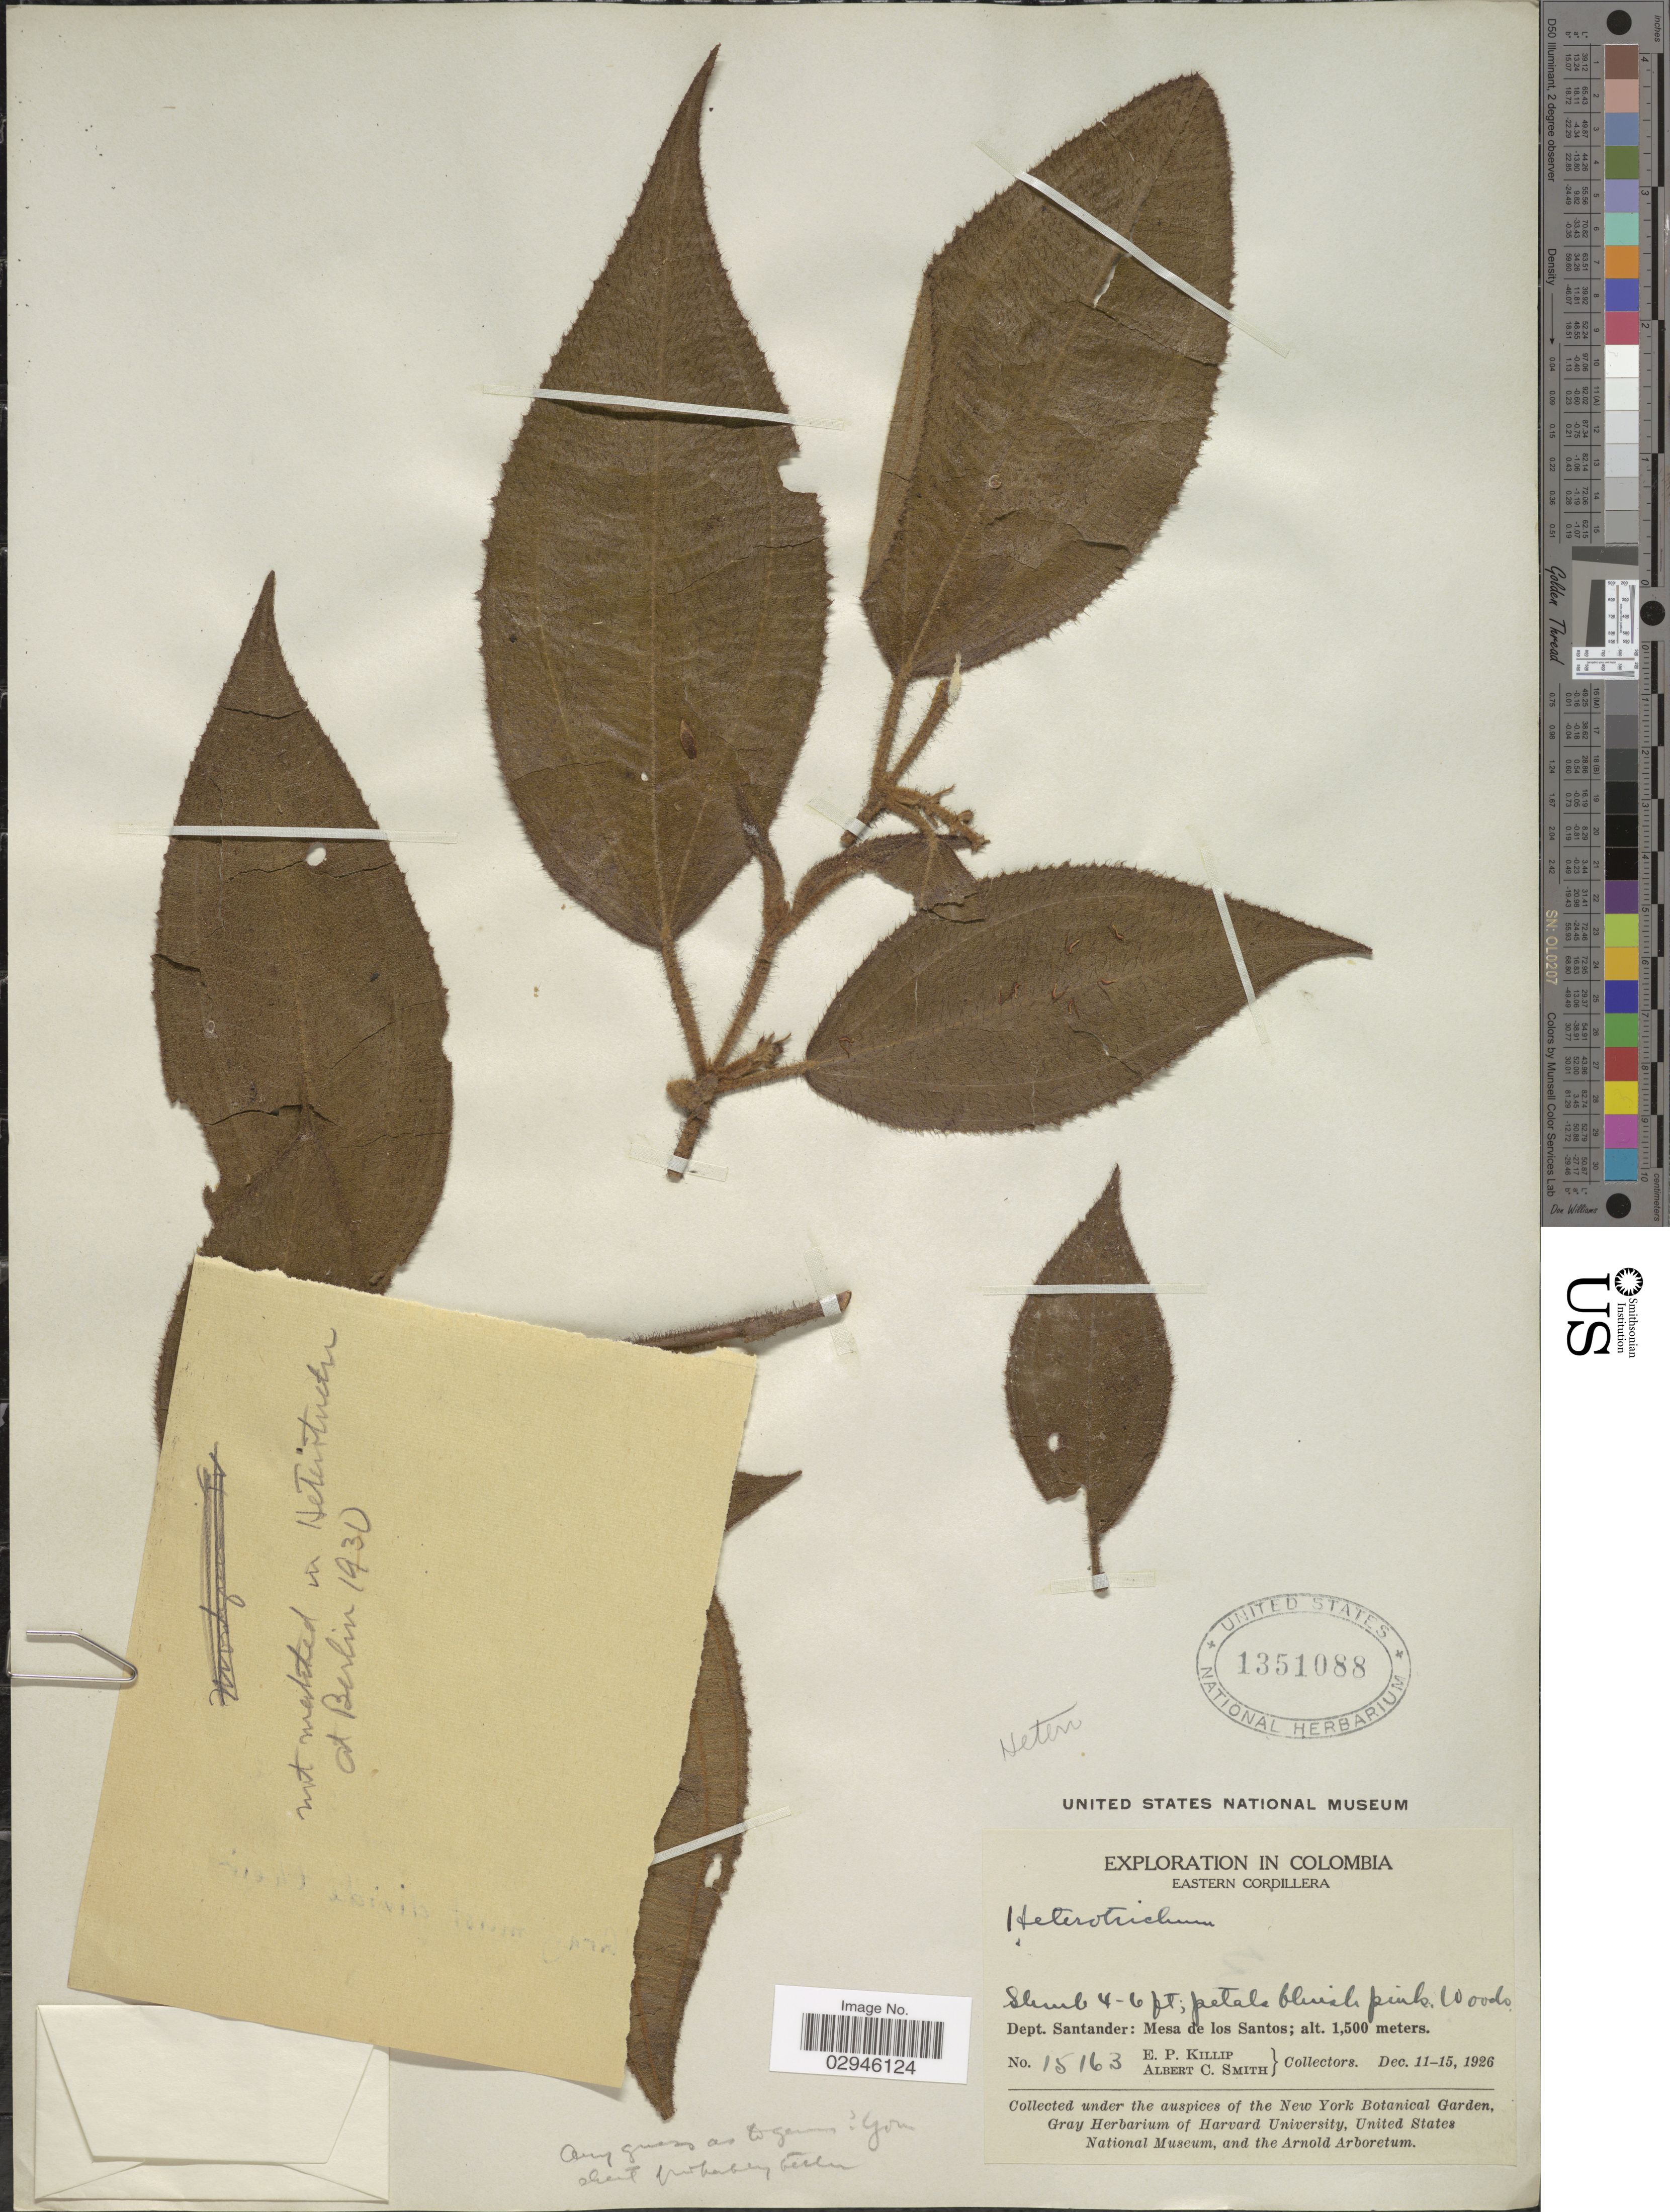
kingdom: Plantae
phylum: Tracheophyta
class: Magnoliopsida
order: Myrtales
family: Melastomataceae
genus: Heterotrichum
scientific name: Heterotrichum sp.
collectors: E. P. Killip & A. C. Smith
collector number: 15163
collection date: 1926-12-11/1926-12-15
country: Colombia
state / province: Santander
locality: Eastern Cordillera. Dept. Santander: Mesa de los Santos.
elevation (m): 1500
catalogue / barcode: US 1351088